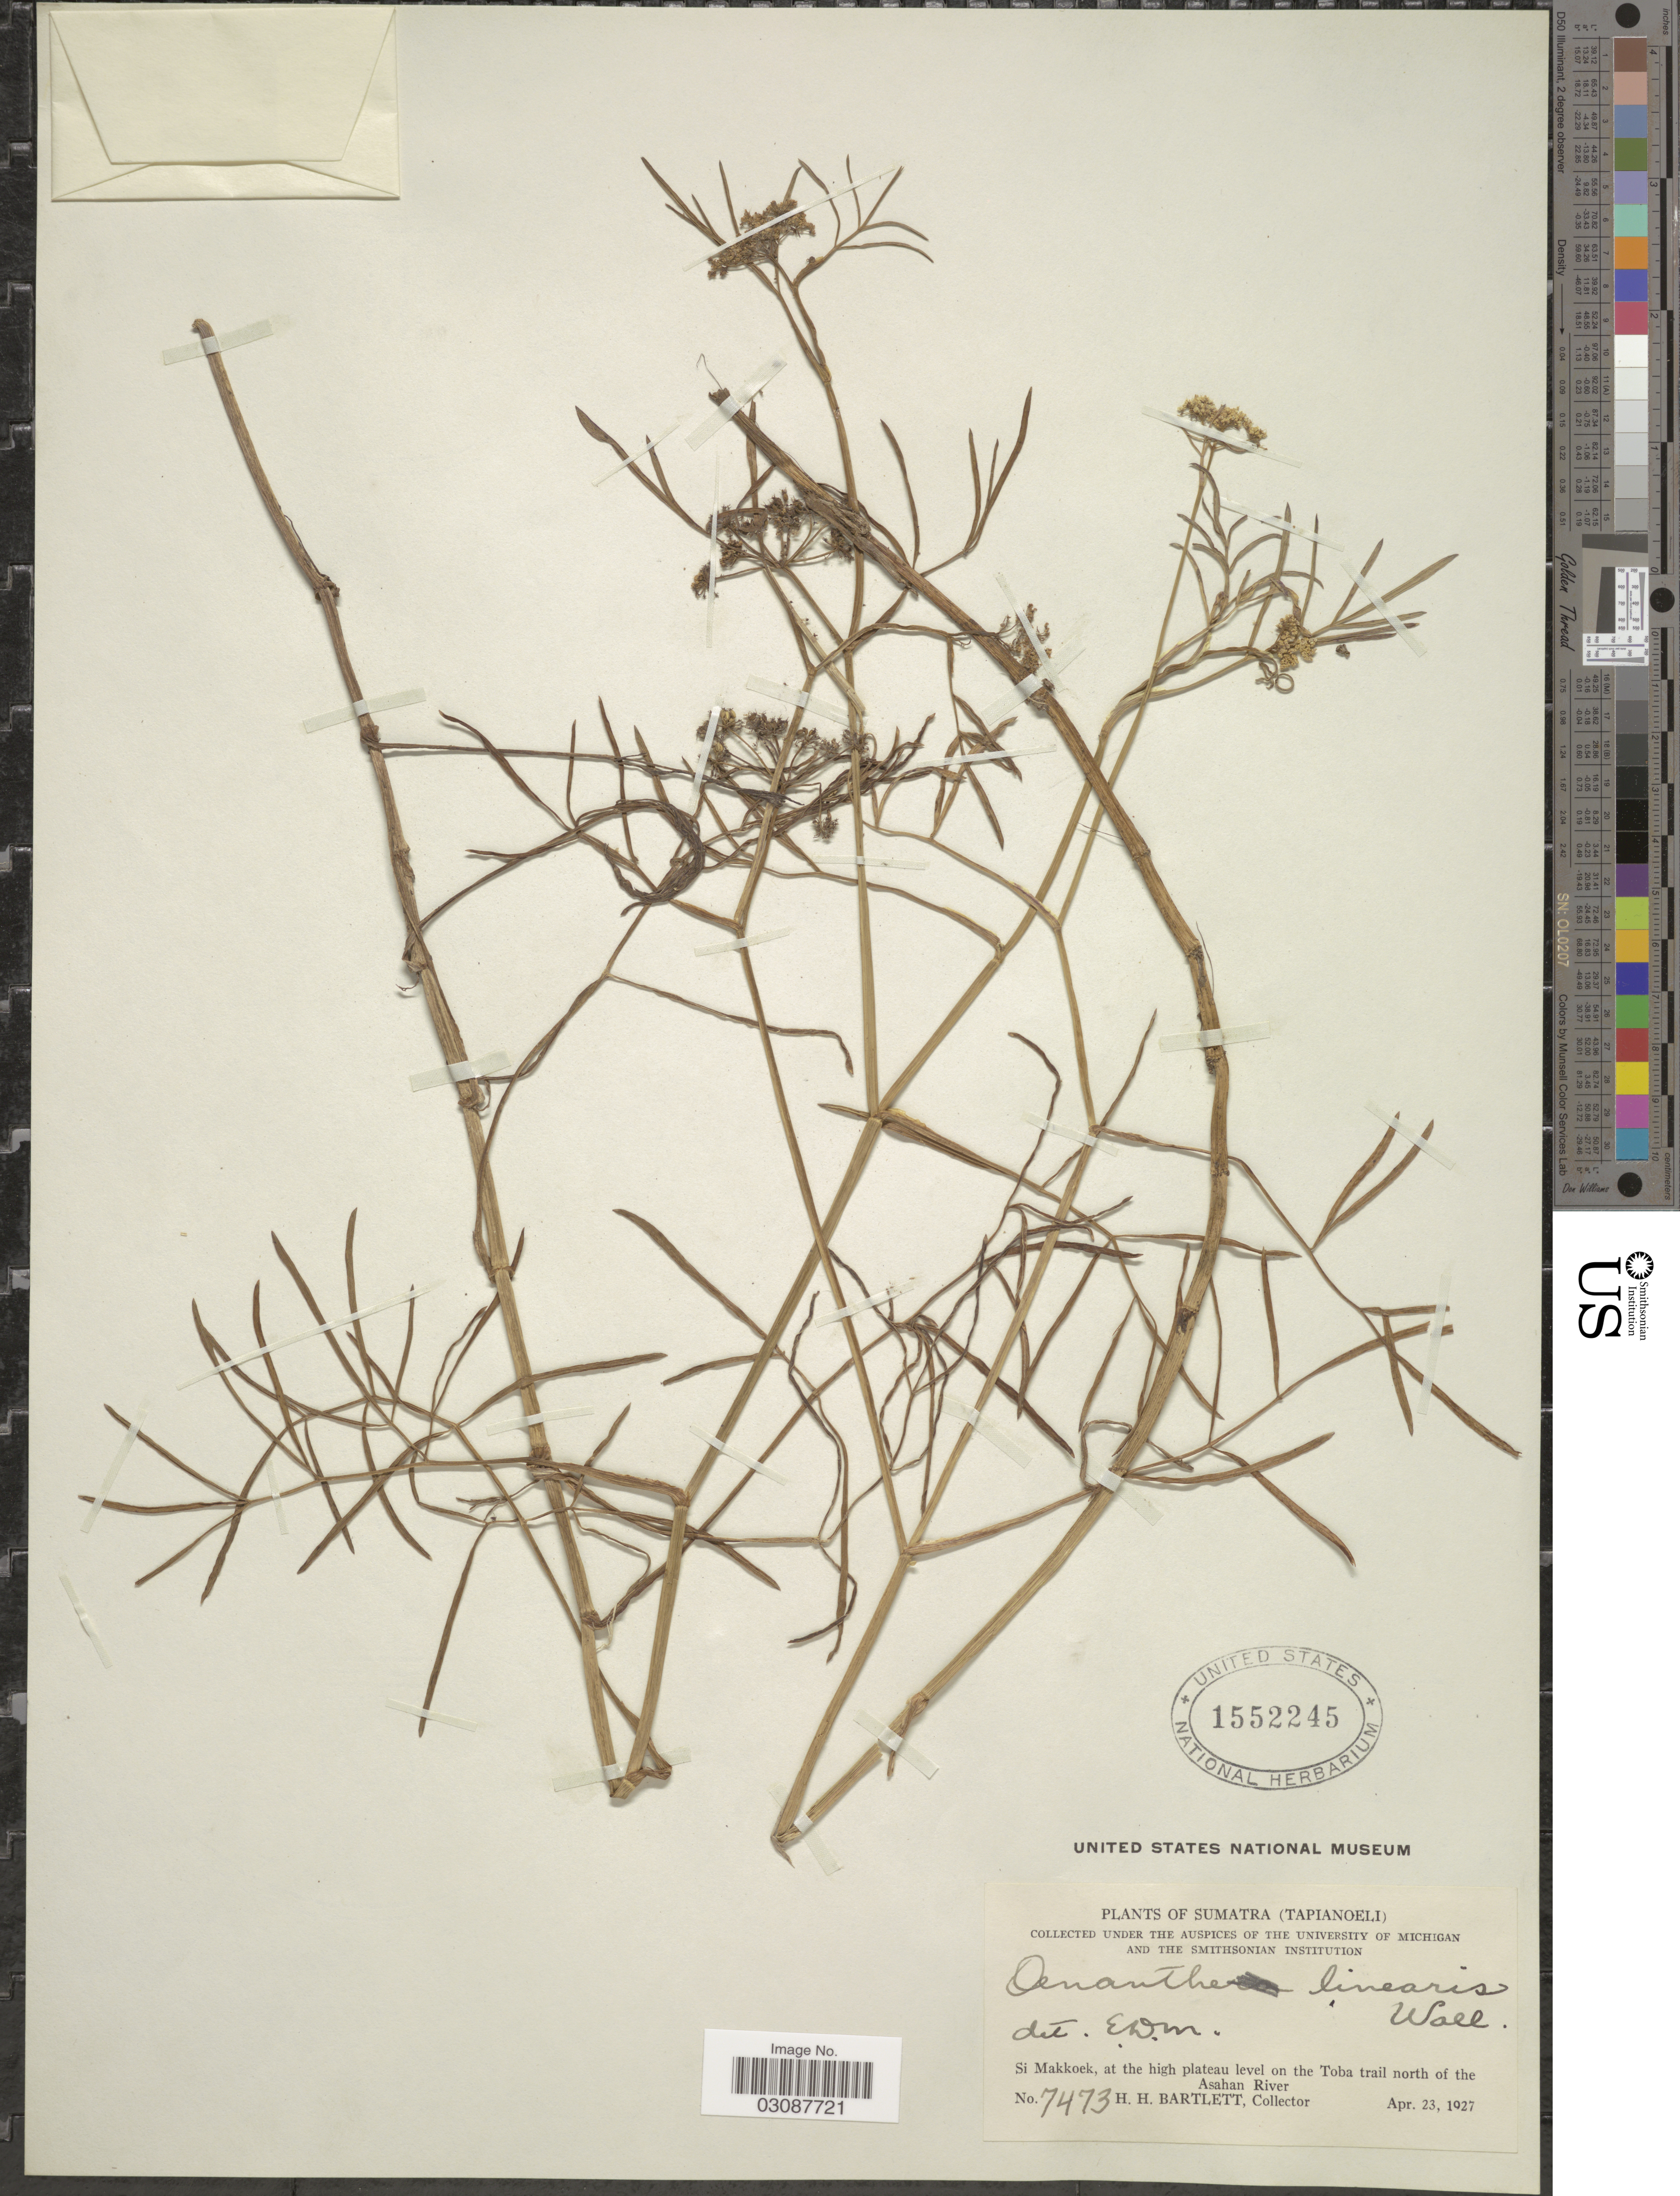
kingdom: Plantae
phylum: Tracheophyta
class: Magnoliopsida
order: Apiales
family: Apiaceae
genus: Oenanthe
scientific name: Oenanthe linearis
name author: Wall. ex DC.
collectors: H. H. Bartlett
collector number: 7473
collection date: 1927-04-23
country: Indonesia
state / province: Sumatra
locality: Sumatra (Tapianoeli), Si Moekkoek, at the high plateau level on the Toba trail north of the Asahan River.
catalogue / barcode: US 1552245